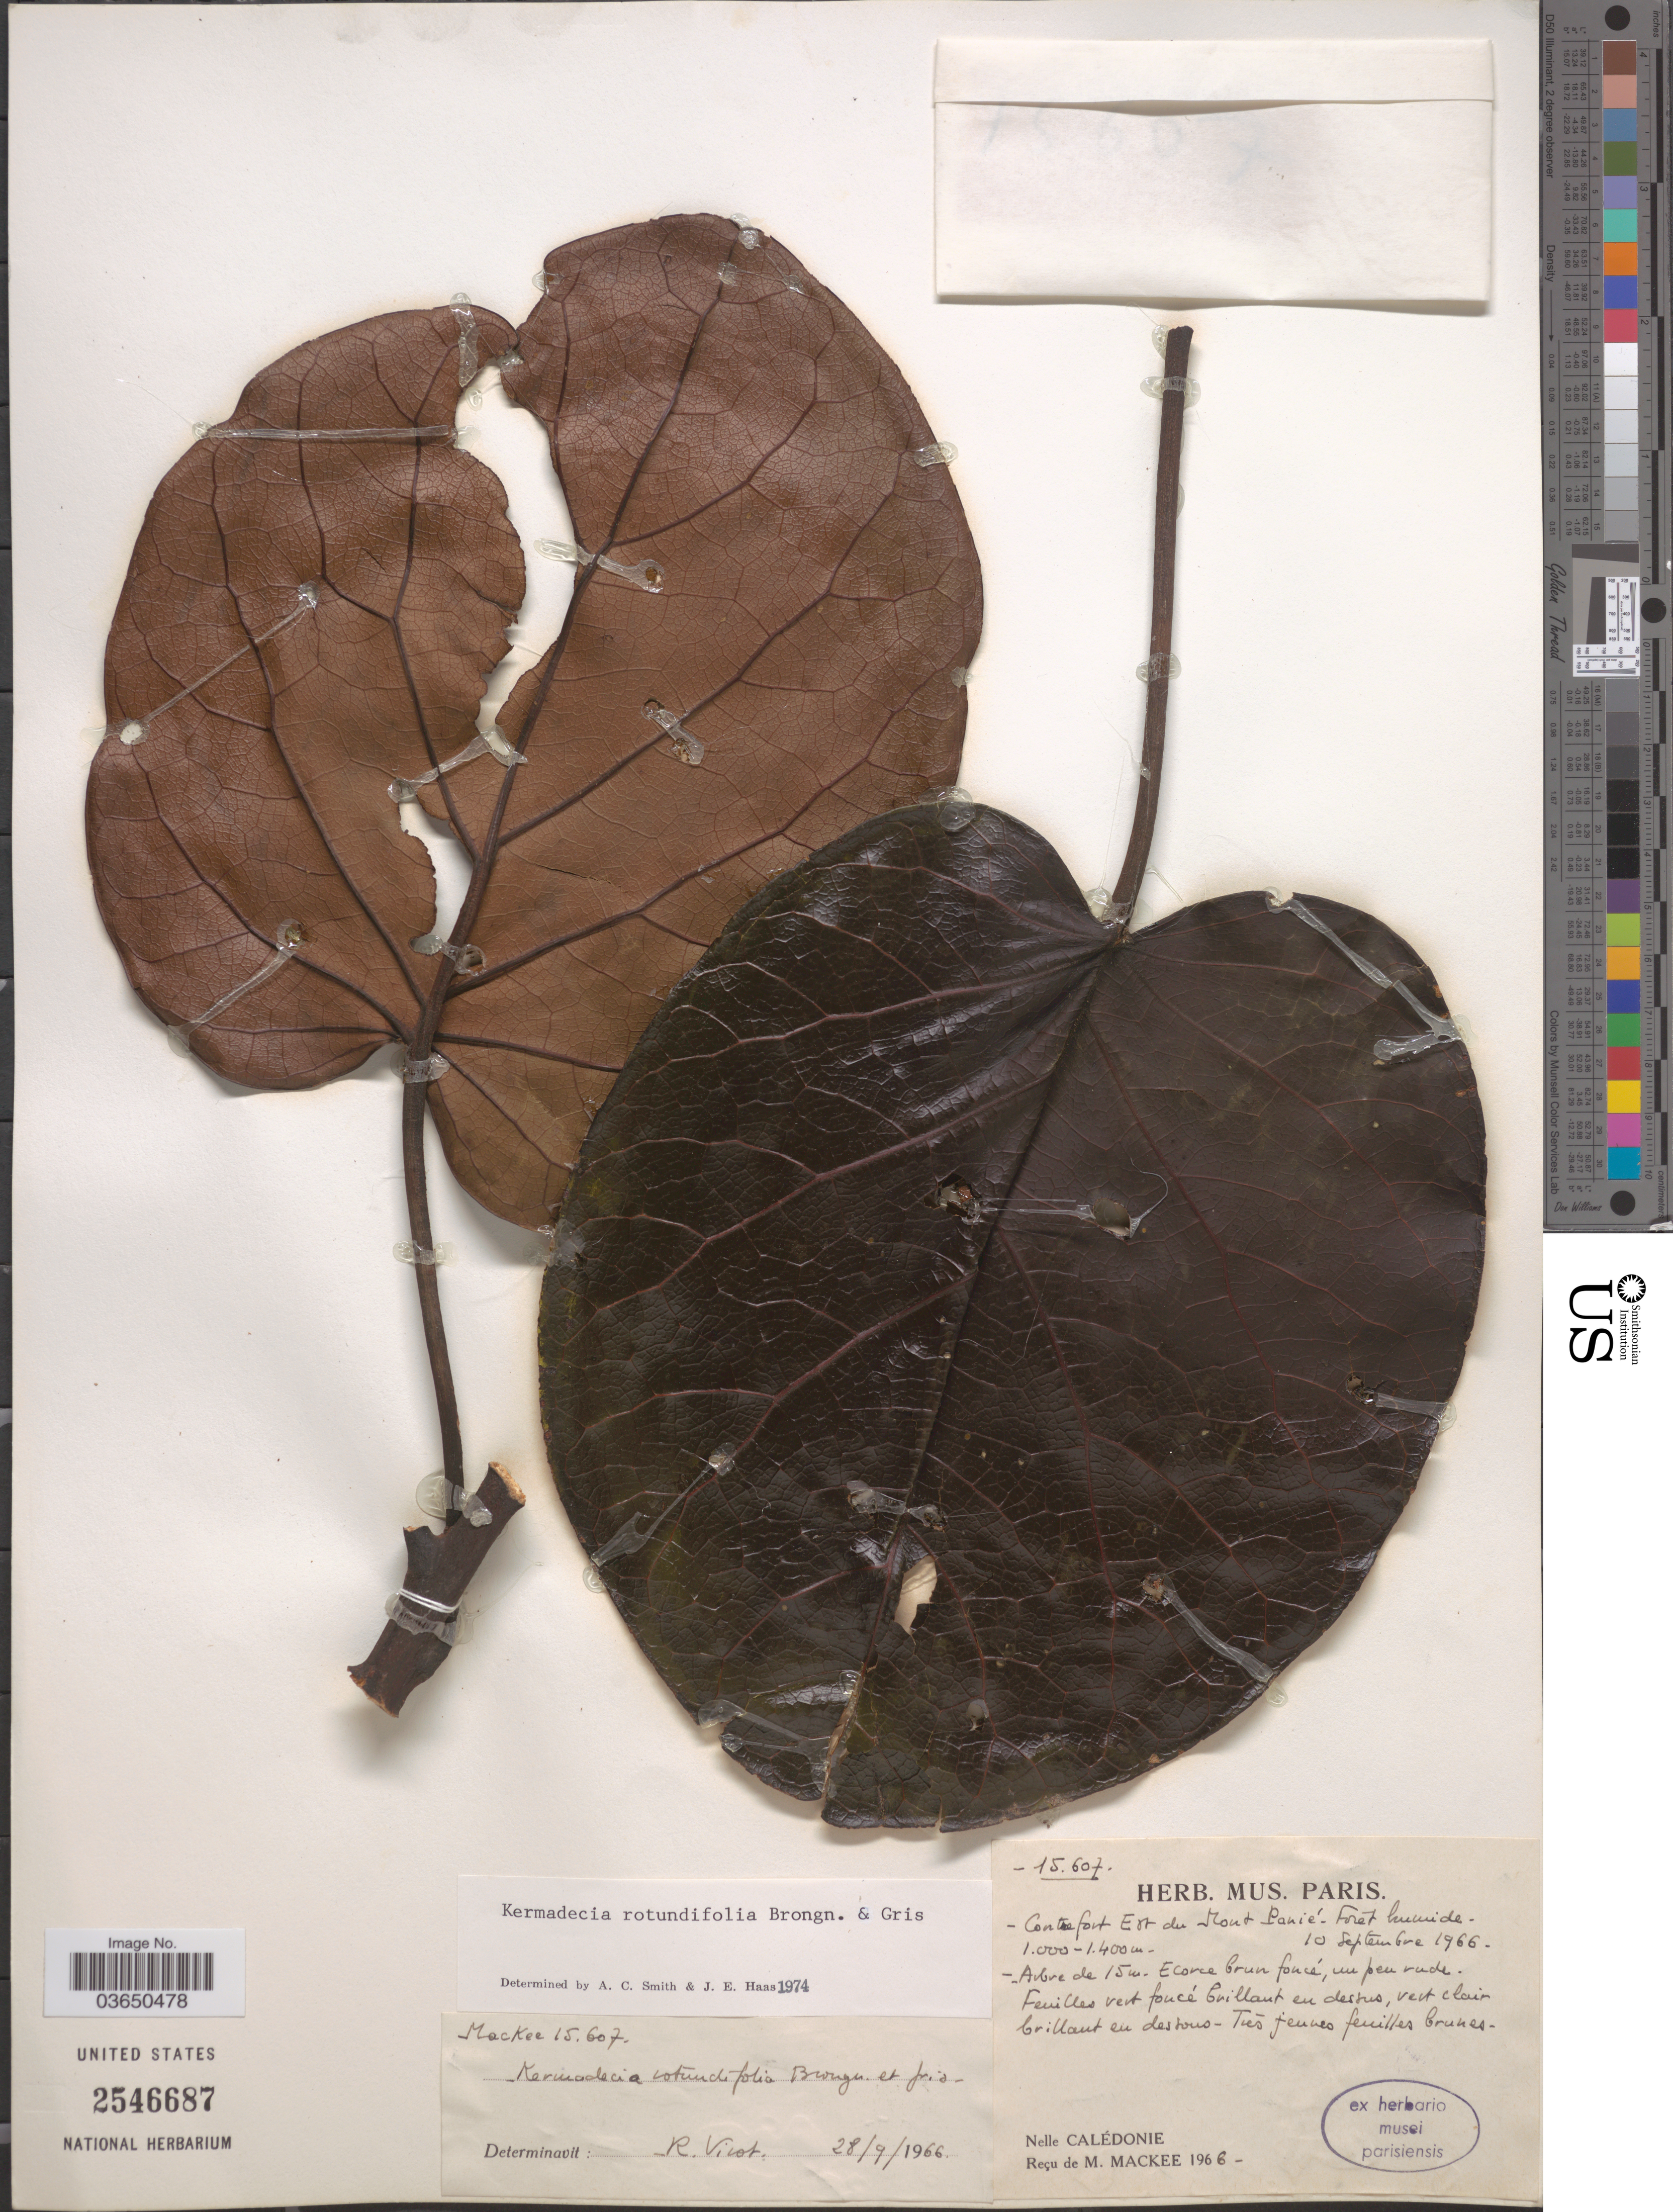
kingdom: Plantae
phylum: Tracheophyta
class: Magnoliopsida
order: Proteales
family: Proteaceae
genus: Kermadecia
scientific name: Kermadecia rotundifolia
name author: Brongn. & Gris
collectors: M. Mackee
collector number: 15607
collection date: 1966-09-10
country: New Caledonia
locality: Contrefort Est du Mont Panié. Nelle Calédonie.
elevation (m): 1000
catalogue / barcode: US 2546687